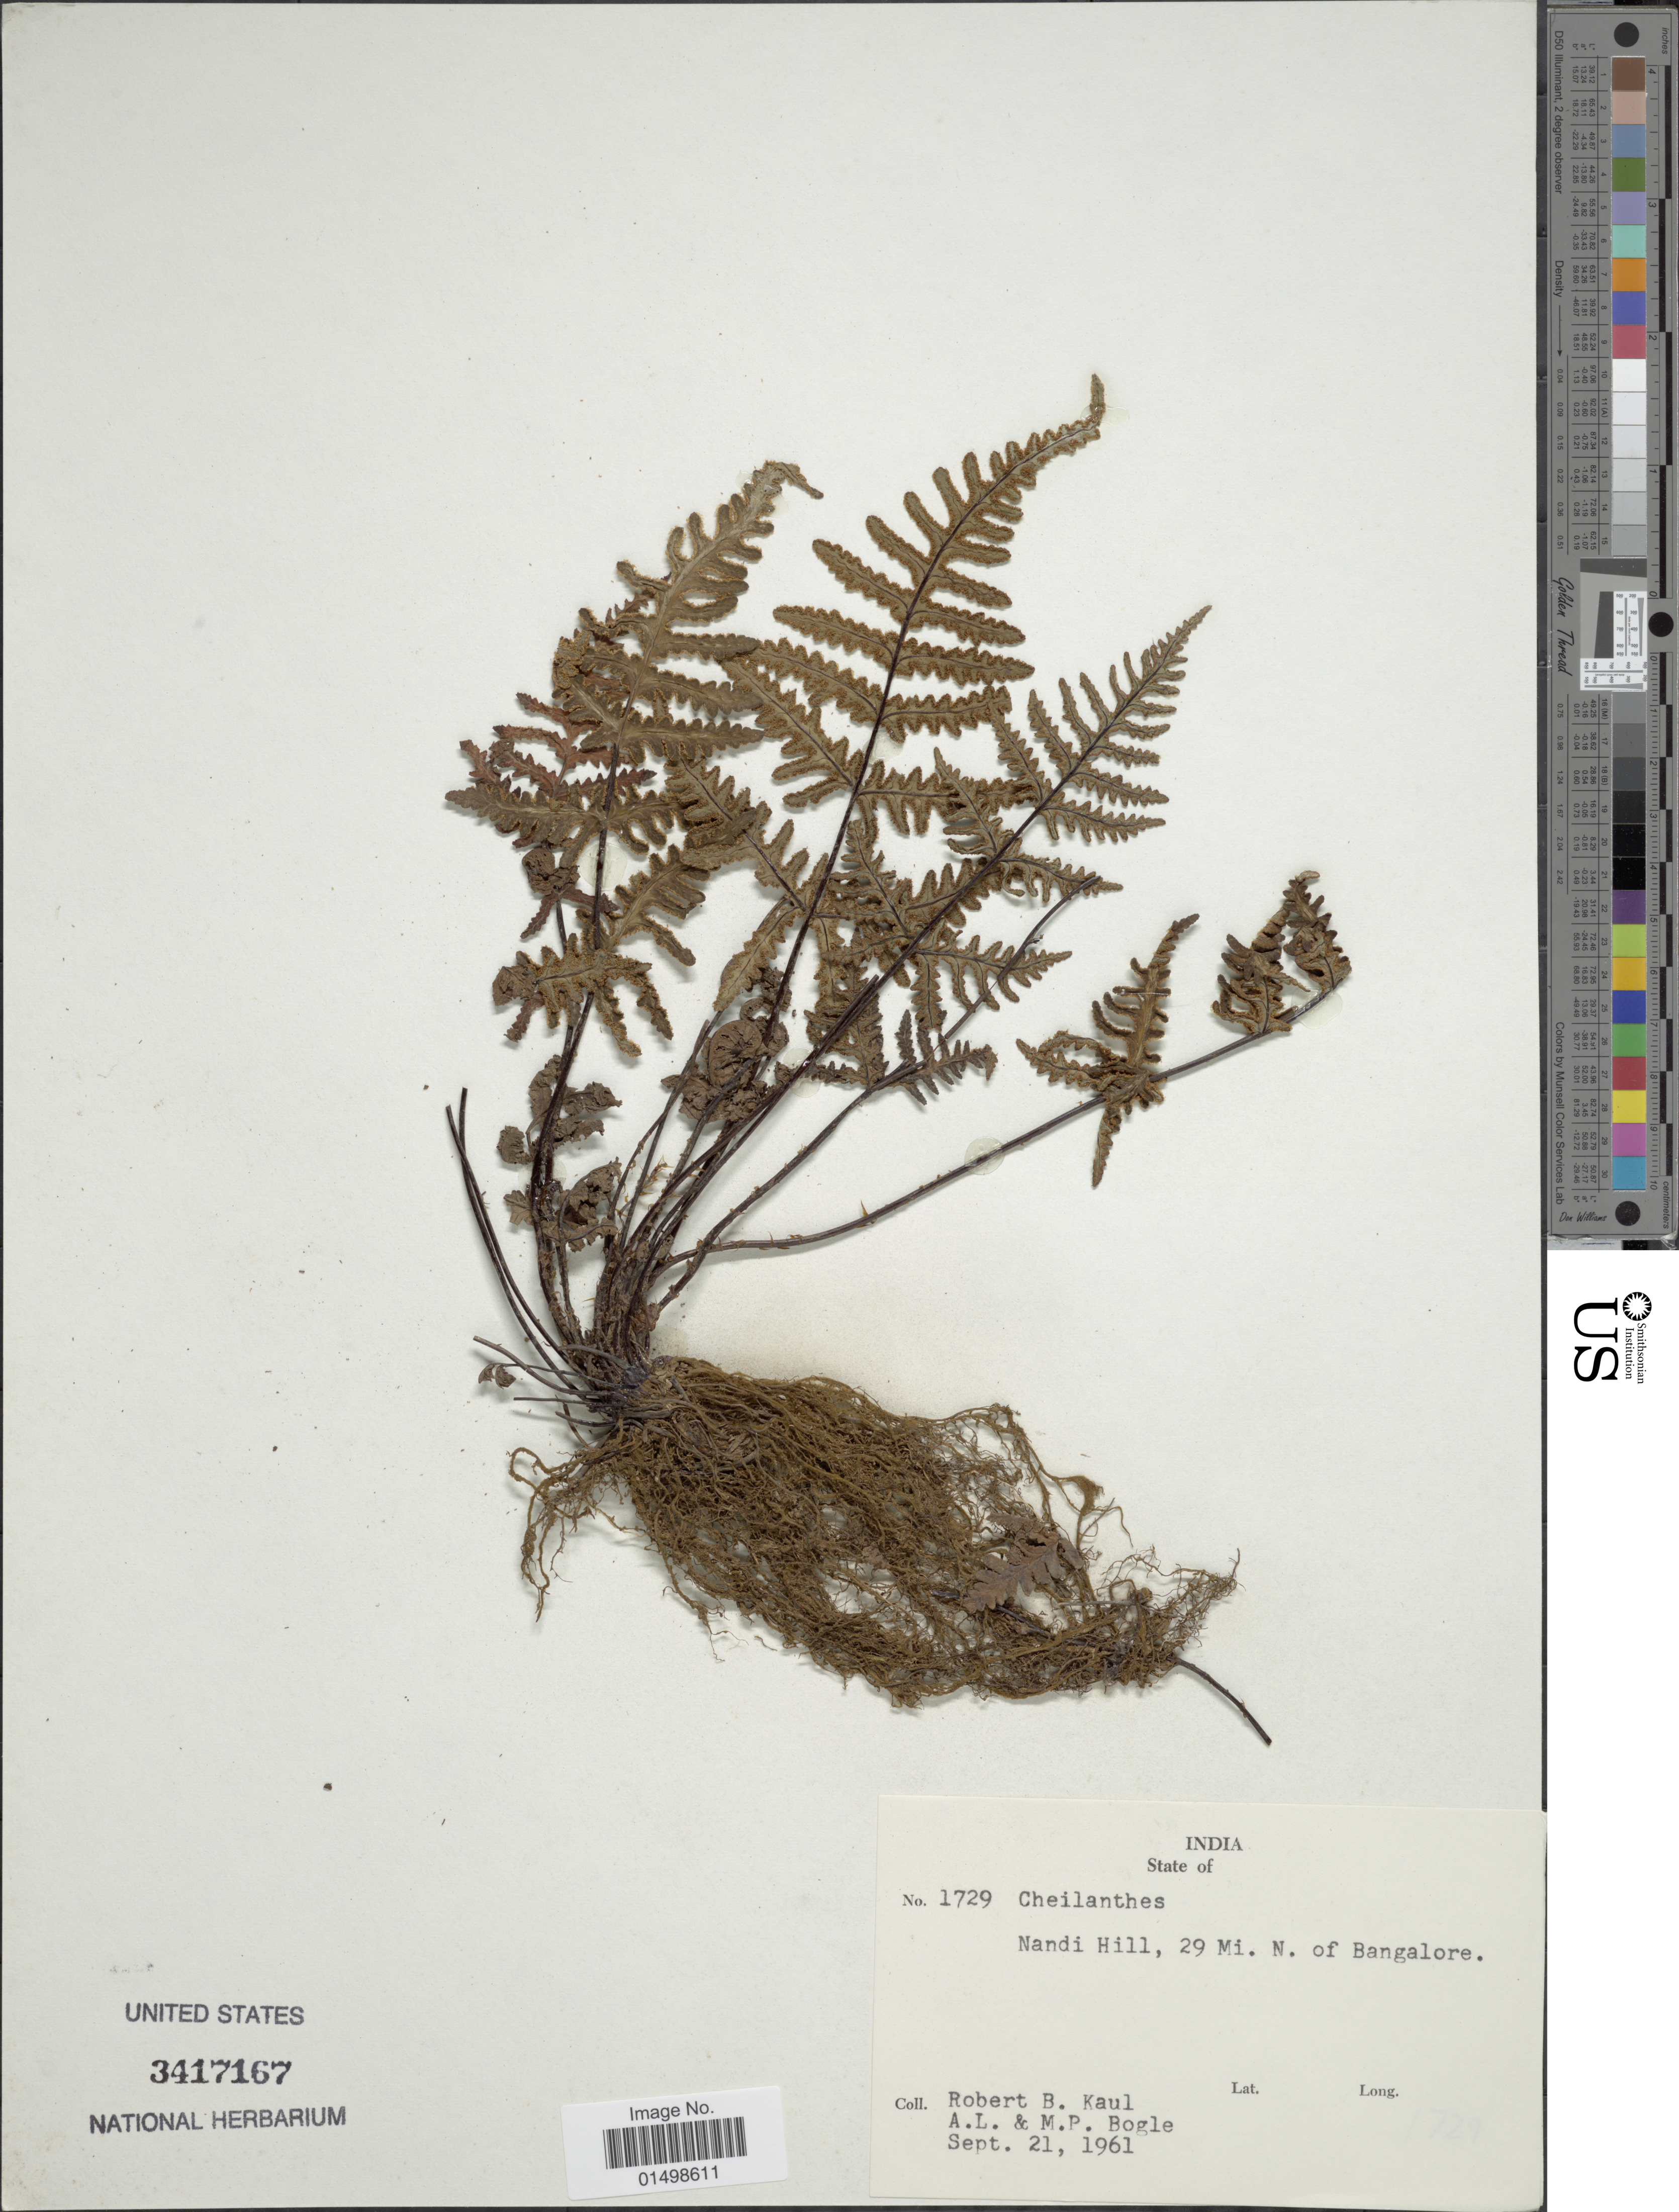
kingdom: Plantae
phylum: Tracheophyta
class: Polypodiopsida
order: Polypodiales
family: Pteridaceae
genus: Aleuritopteris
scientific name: Aleuritopteris sp.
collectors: R. Kaul, Bogle, A.L. & M. Bogle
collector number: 1729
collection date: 1961-09-21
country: India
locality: Nandi Hill, 29 Mi. N. of Bangalore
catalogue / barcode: US 3417167